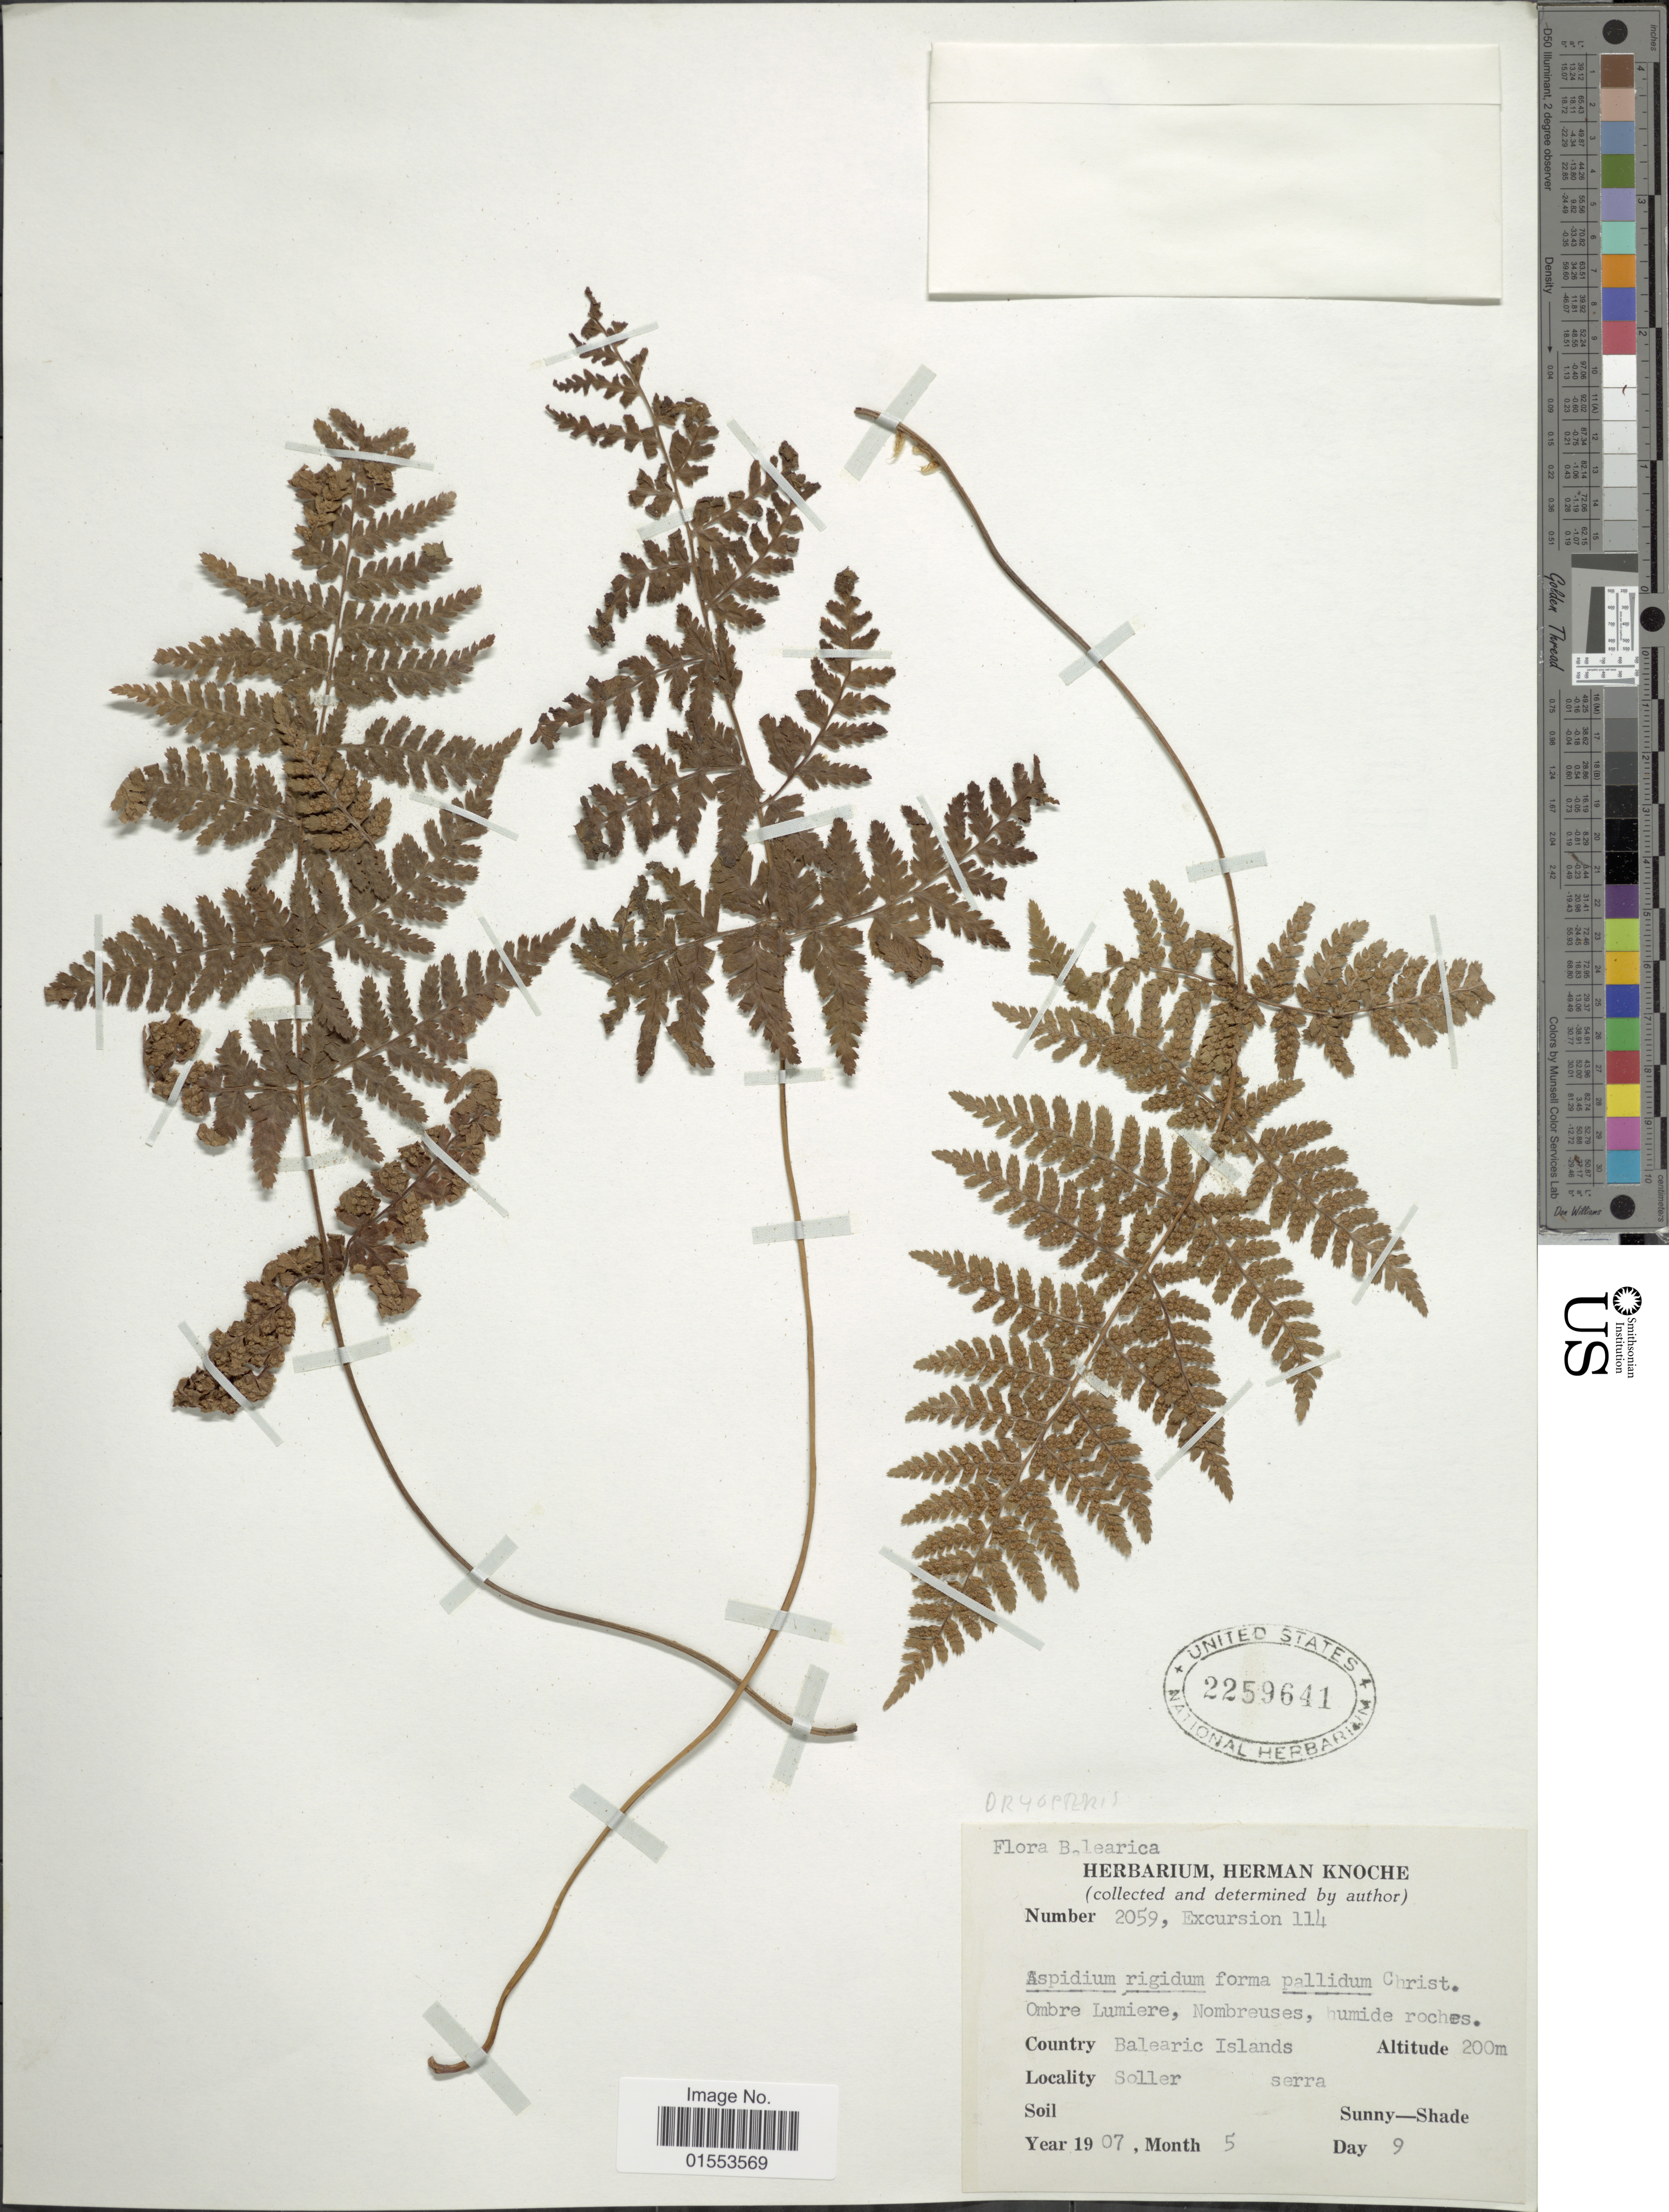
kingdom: Plantae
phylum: Tracheophyta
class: Polypodiopsida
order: Polypodiales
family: Dryopteridaceae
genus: Dryopteris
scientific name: Dryopteris rigida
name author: Underw.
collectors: ex herb. L. H. Knoche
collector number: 2059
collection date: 1907-05-09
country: Spain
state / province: Islas Baleares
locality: Balearic Islands. Soller Serra.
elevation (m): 200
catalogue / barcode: US 2259641